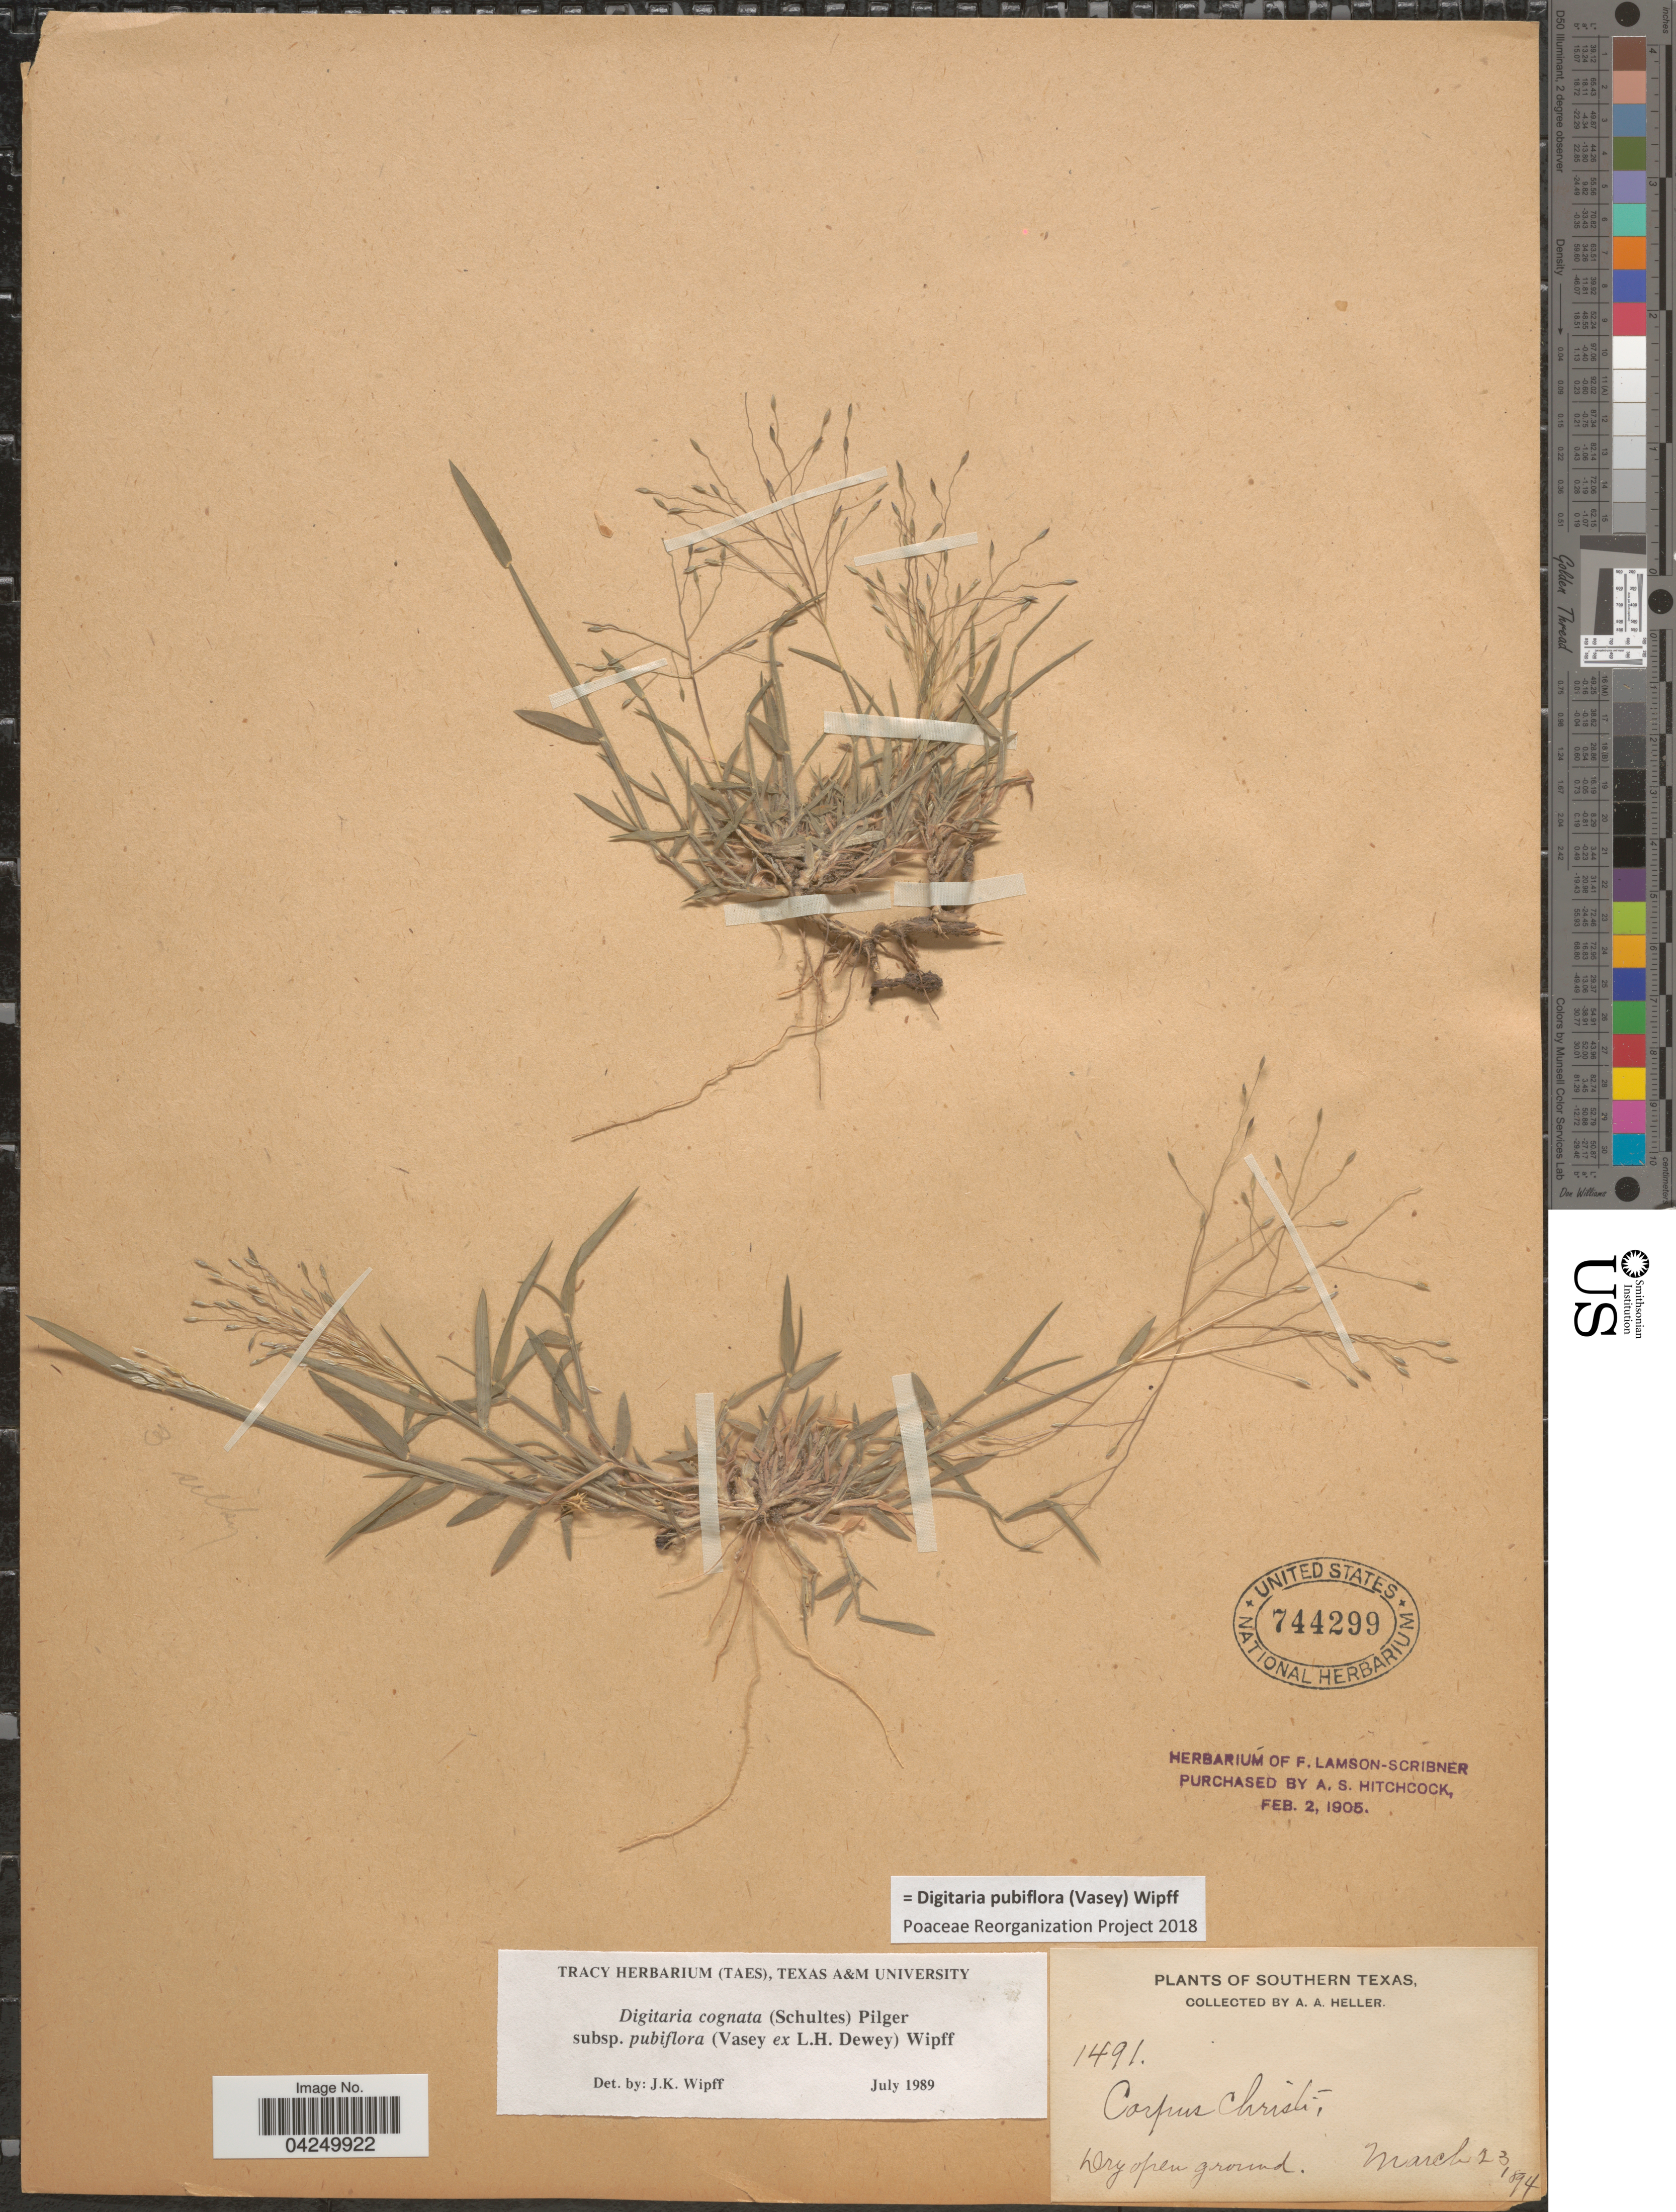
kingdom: Plantae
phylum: Tracheophyta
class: Liliopsida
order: Poales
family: Poaceae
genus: Digitaria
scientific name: Digitaria pubiflora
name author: (Vasey) Wipff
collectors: A. A. Heller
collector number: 1491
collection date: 1894-03-23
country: United States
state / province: Texas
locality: Souther Texas. Corpus Christi.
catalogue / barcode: US 744299